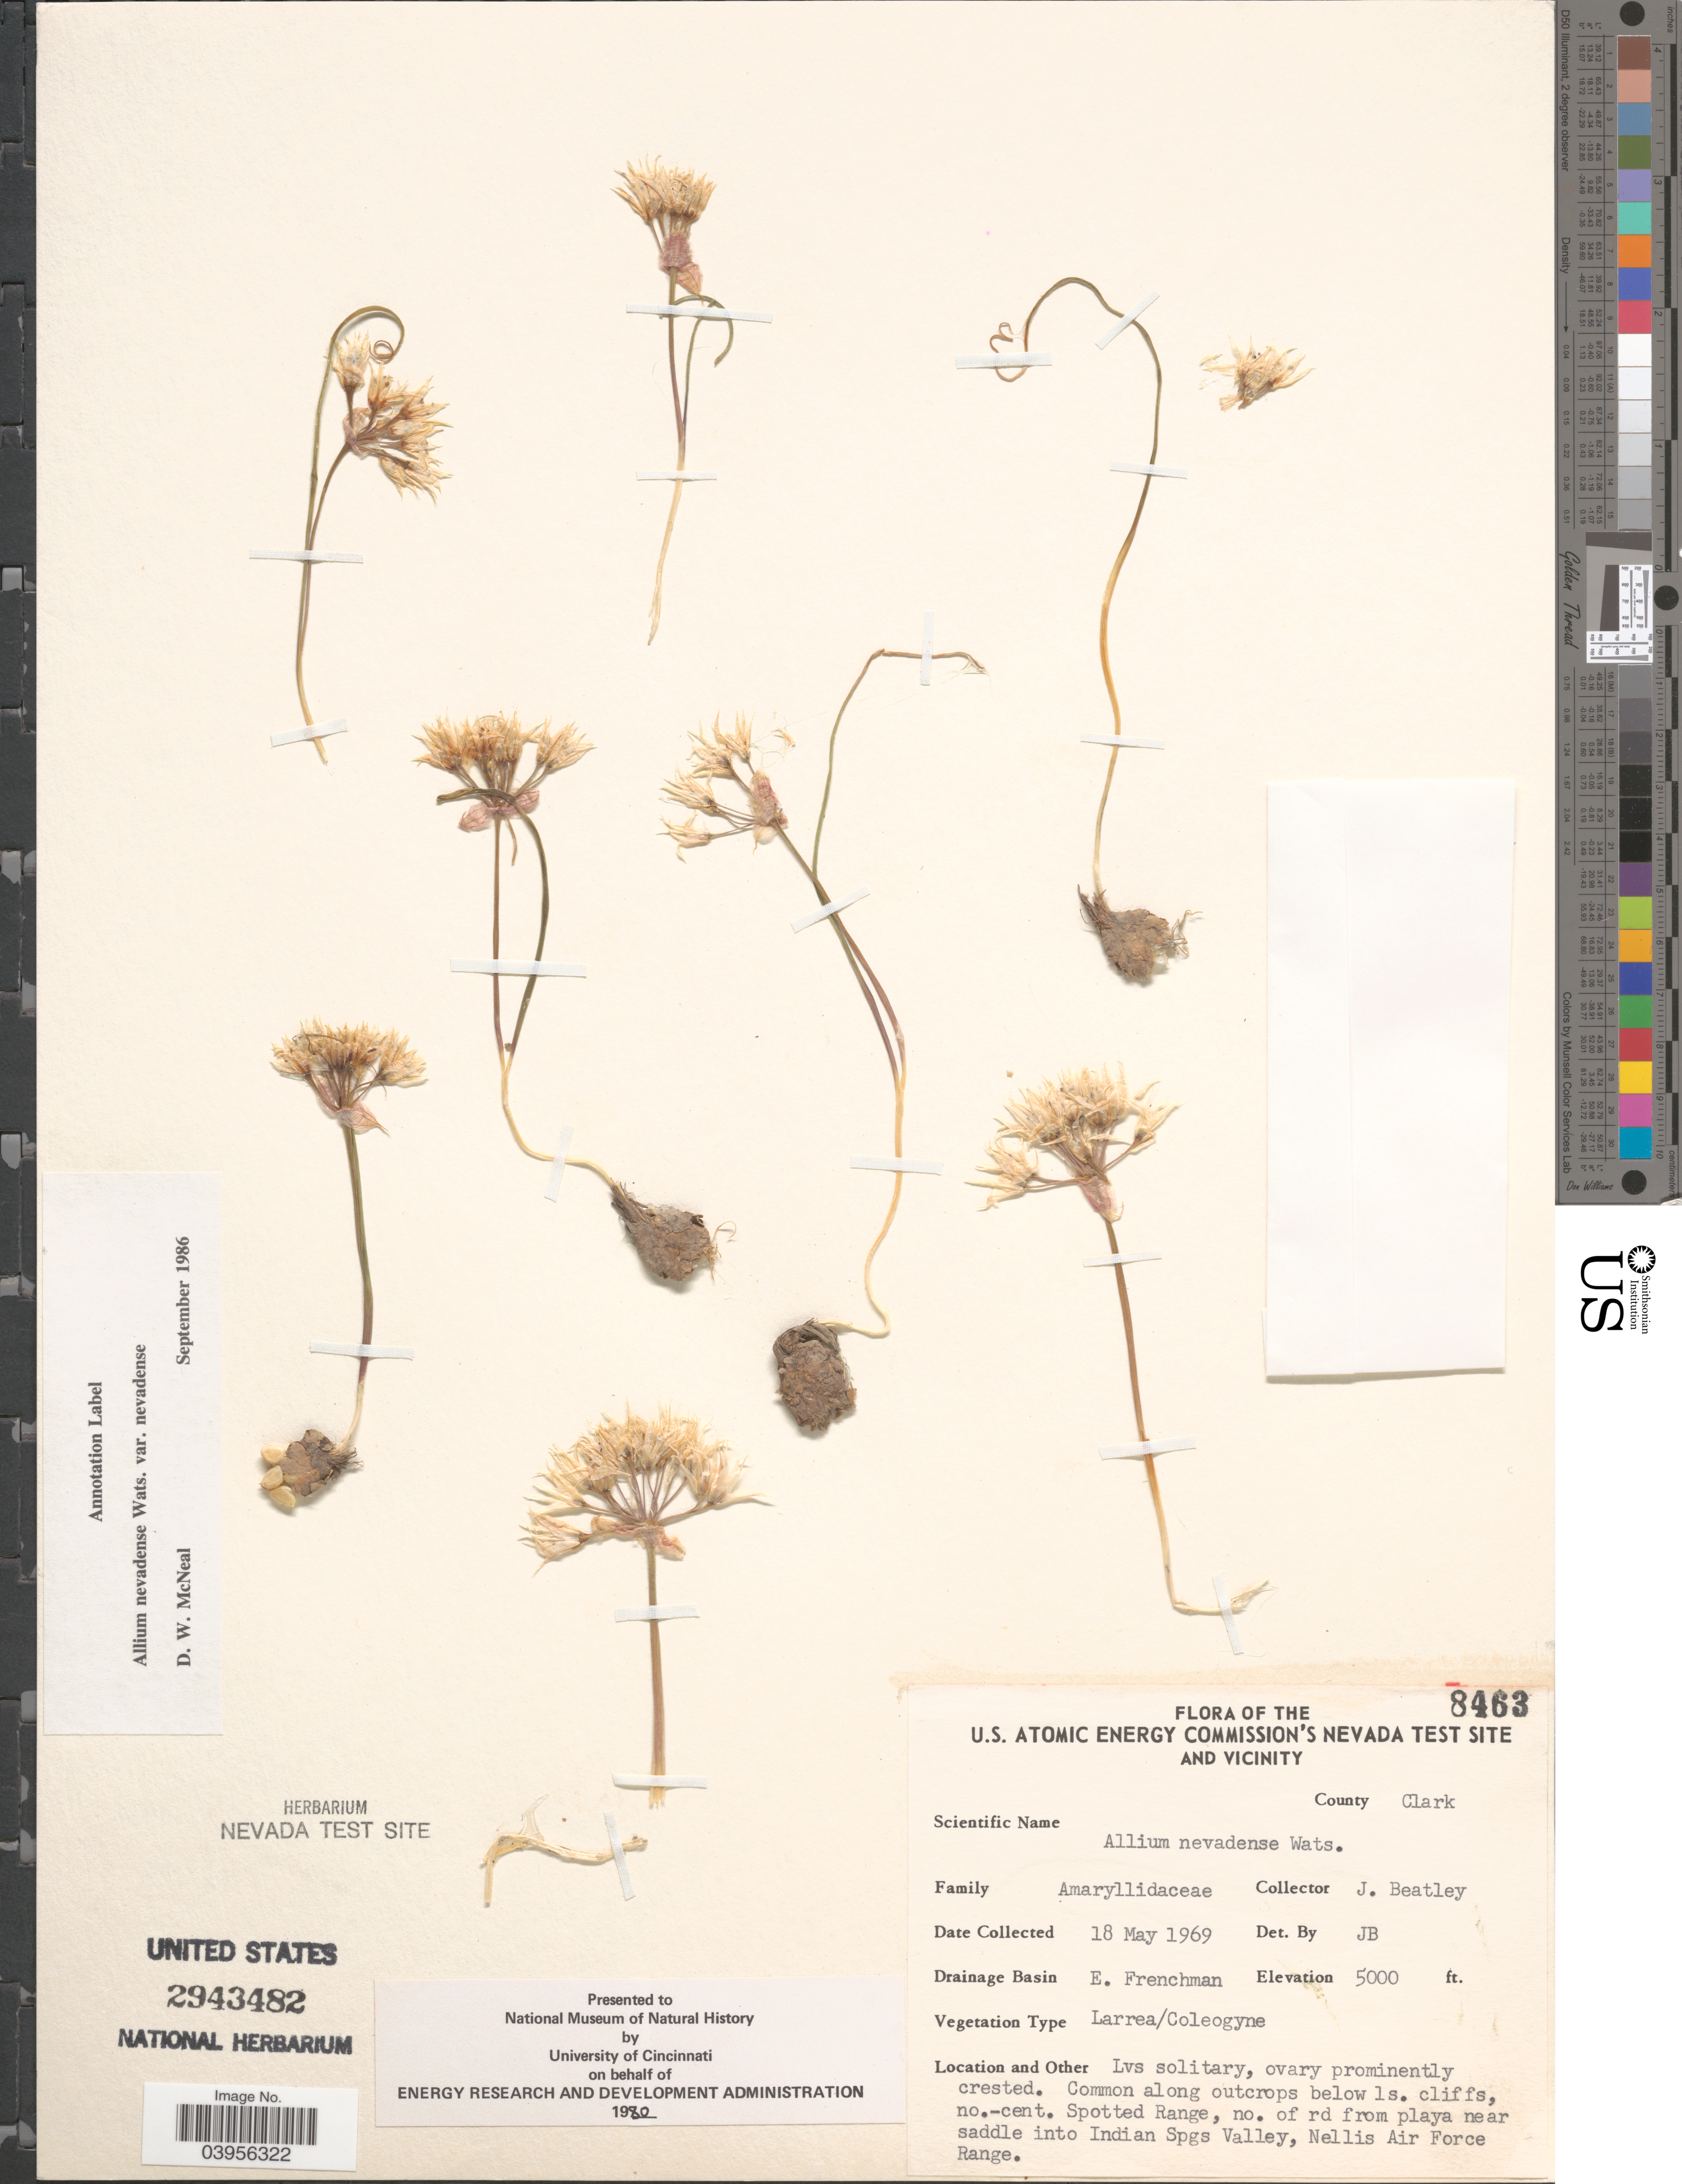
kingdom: Plantae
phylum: Tracheophyta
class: Liliopsida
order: Asparagales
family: Amaryllidaceae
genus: Allium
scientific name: Allium nevadense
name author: S. Watson in C. King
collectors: J. C. Beatley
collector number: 8463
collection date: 1969-05-18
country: United States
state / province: Nevada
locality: U.S. Atomic Energy Commision's Nevada Test Site and Vicinity. County Clark. Drainage Basin E. Frenchman. Along outcrops below 1s. cliffs, no.-cent. Spotted Range, no. of rd from playa near saddle into Indian Spgs Valley, Nellis Air Force Range.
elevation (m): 1524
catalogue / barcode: US 2943482